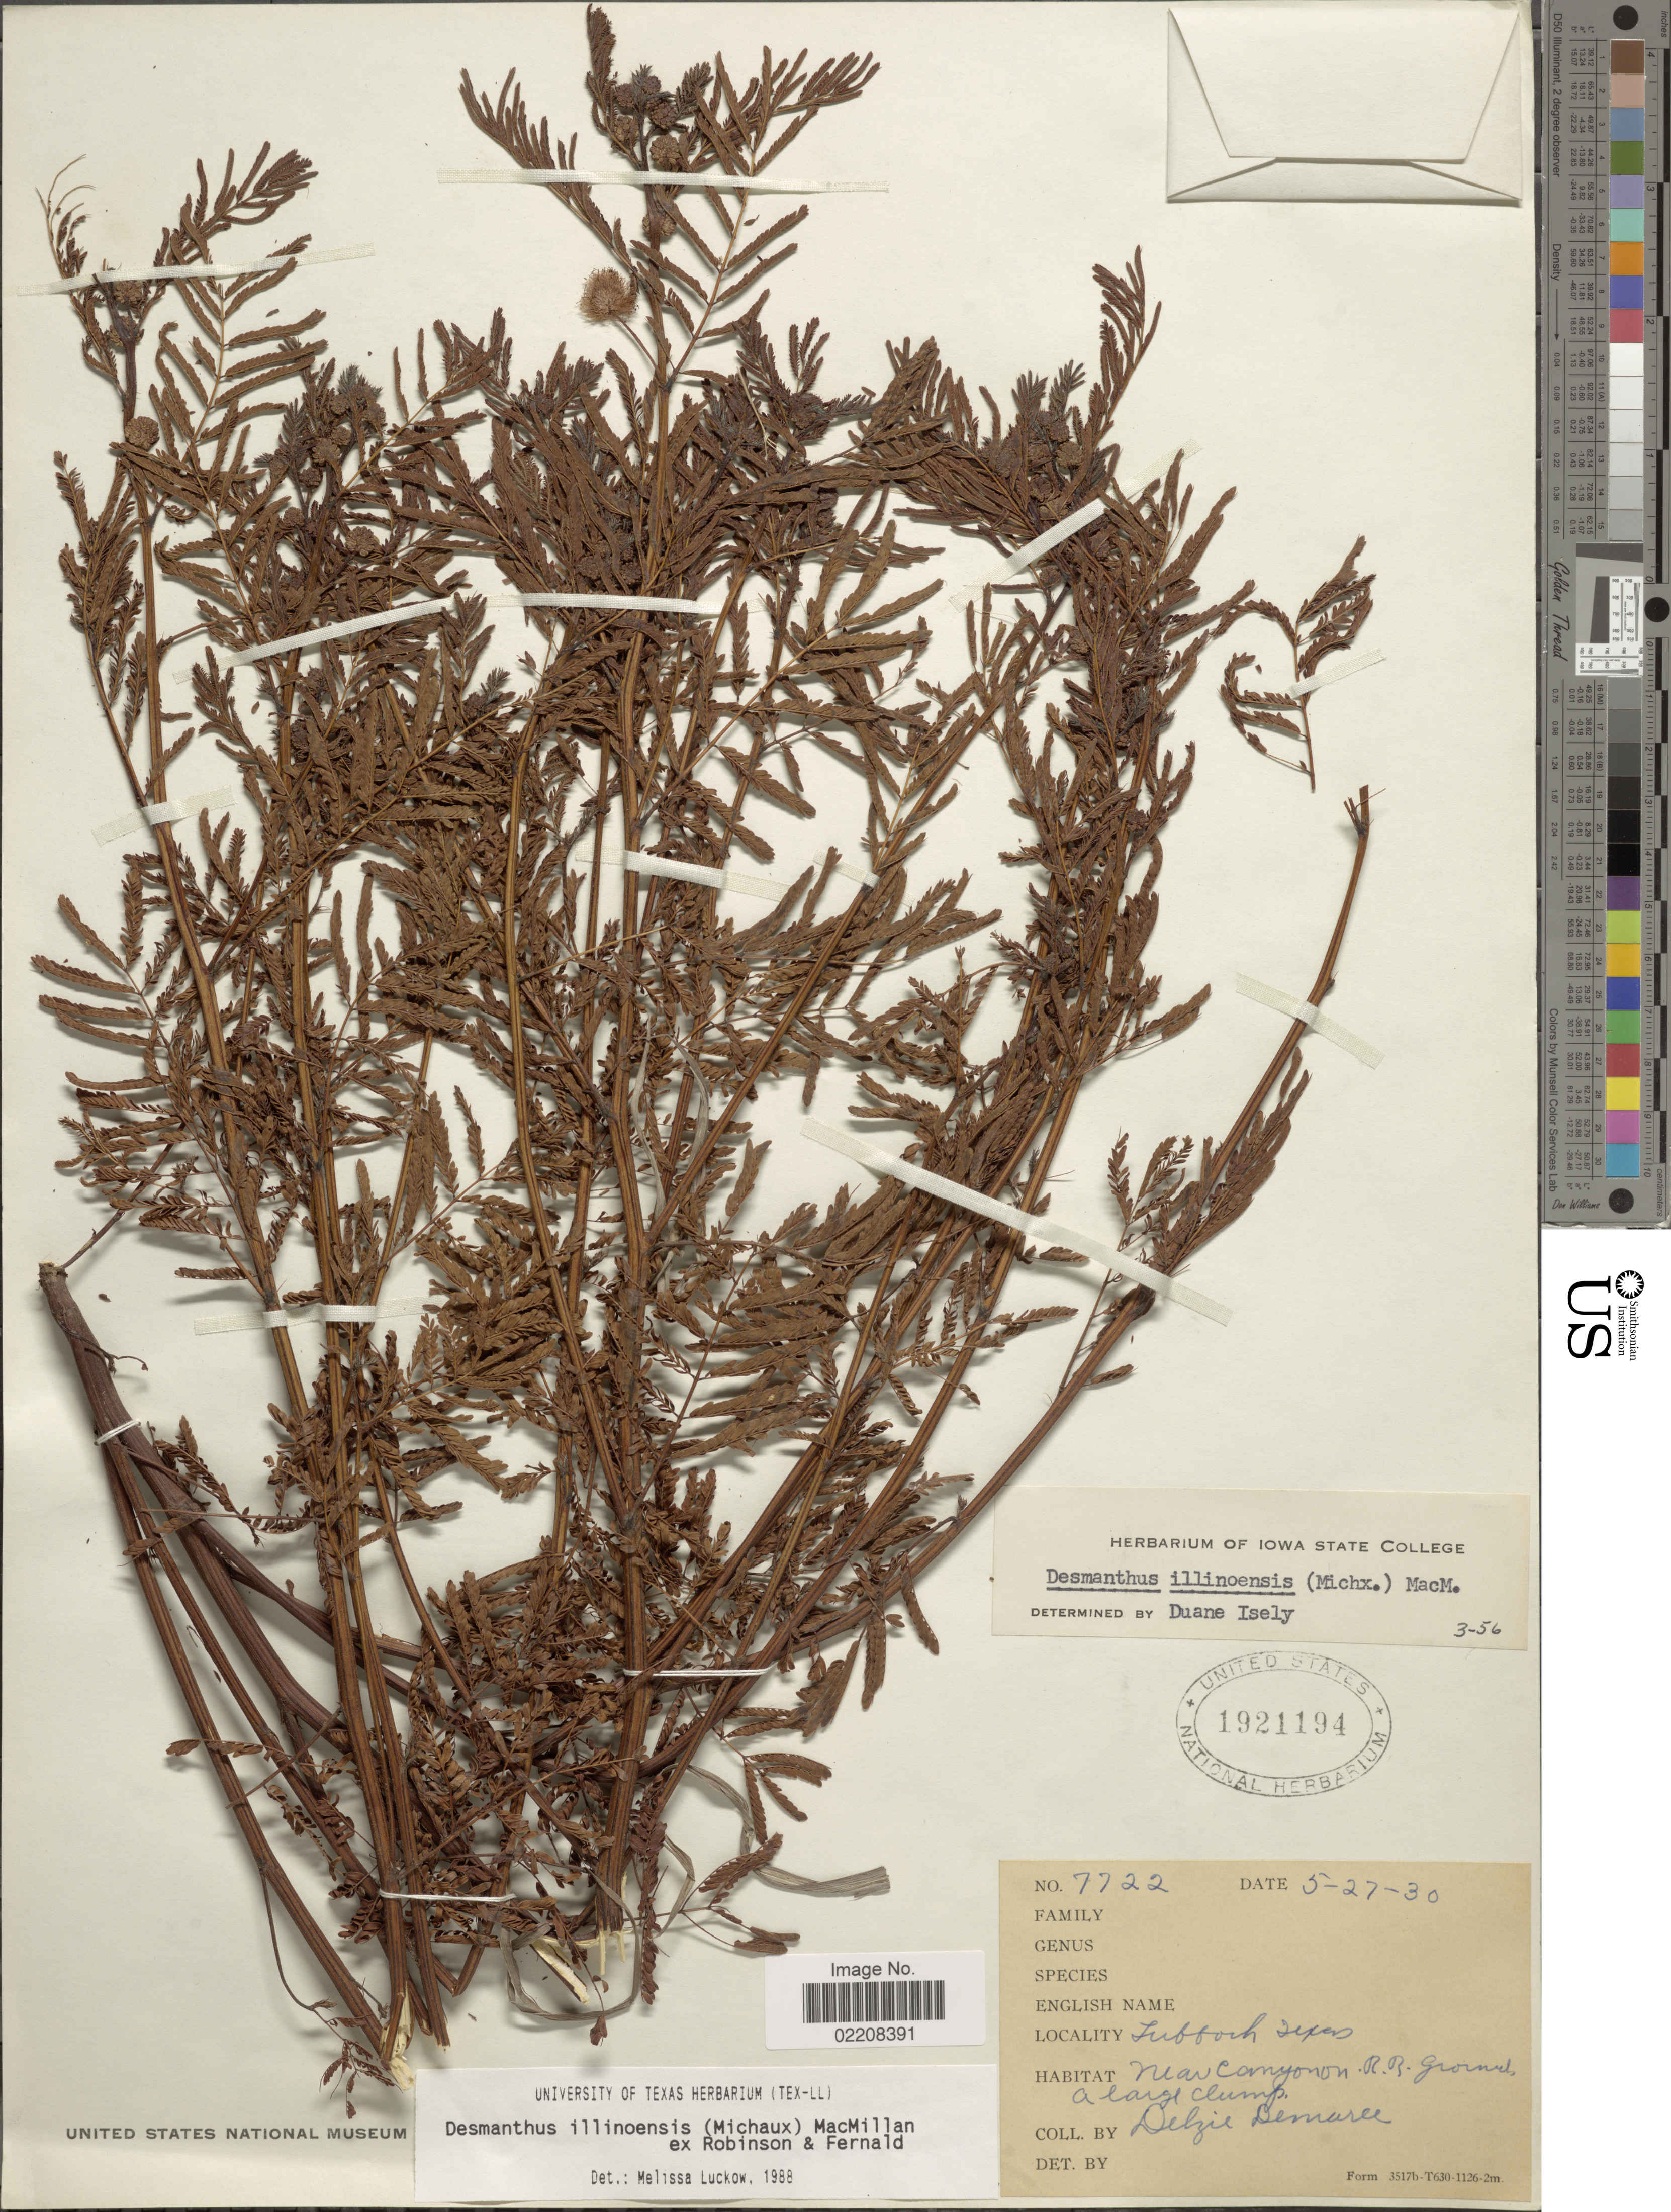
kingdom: Plantae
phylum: Tracheophyta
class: Magnoliopsida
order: Fabales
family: Fabaceae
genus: Desmanthus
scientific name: Desmanthus illinoensis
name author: (Michx.) MacMill.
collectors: D. Demaree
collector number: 7722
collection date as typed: Transcribed d/m/y: 27/5/30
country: United States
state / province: Texas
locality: Lubbock Texas. Near Canyon on R.R. ground, a large clump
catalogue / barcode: US 1921194